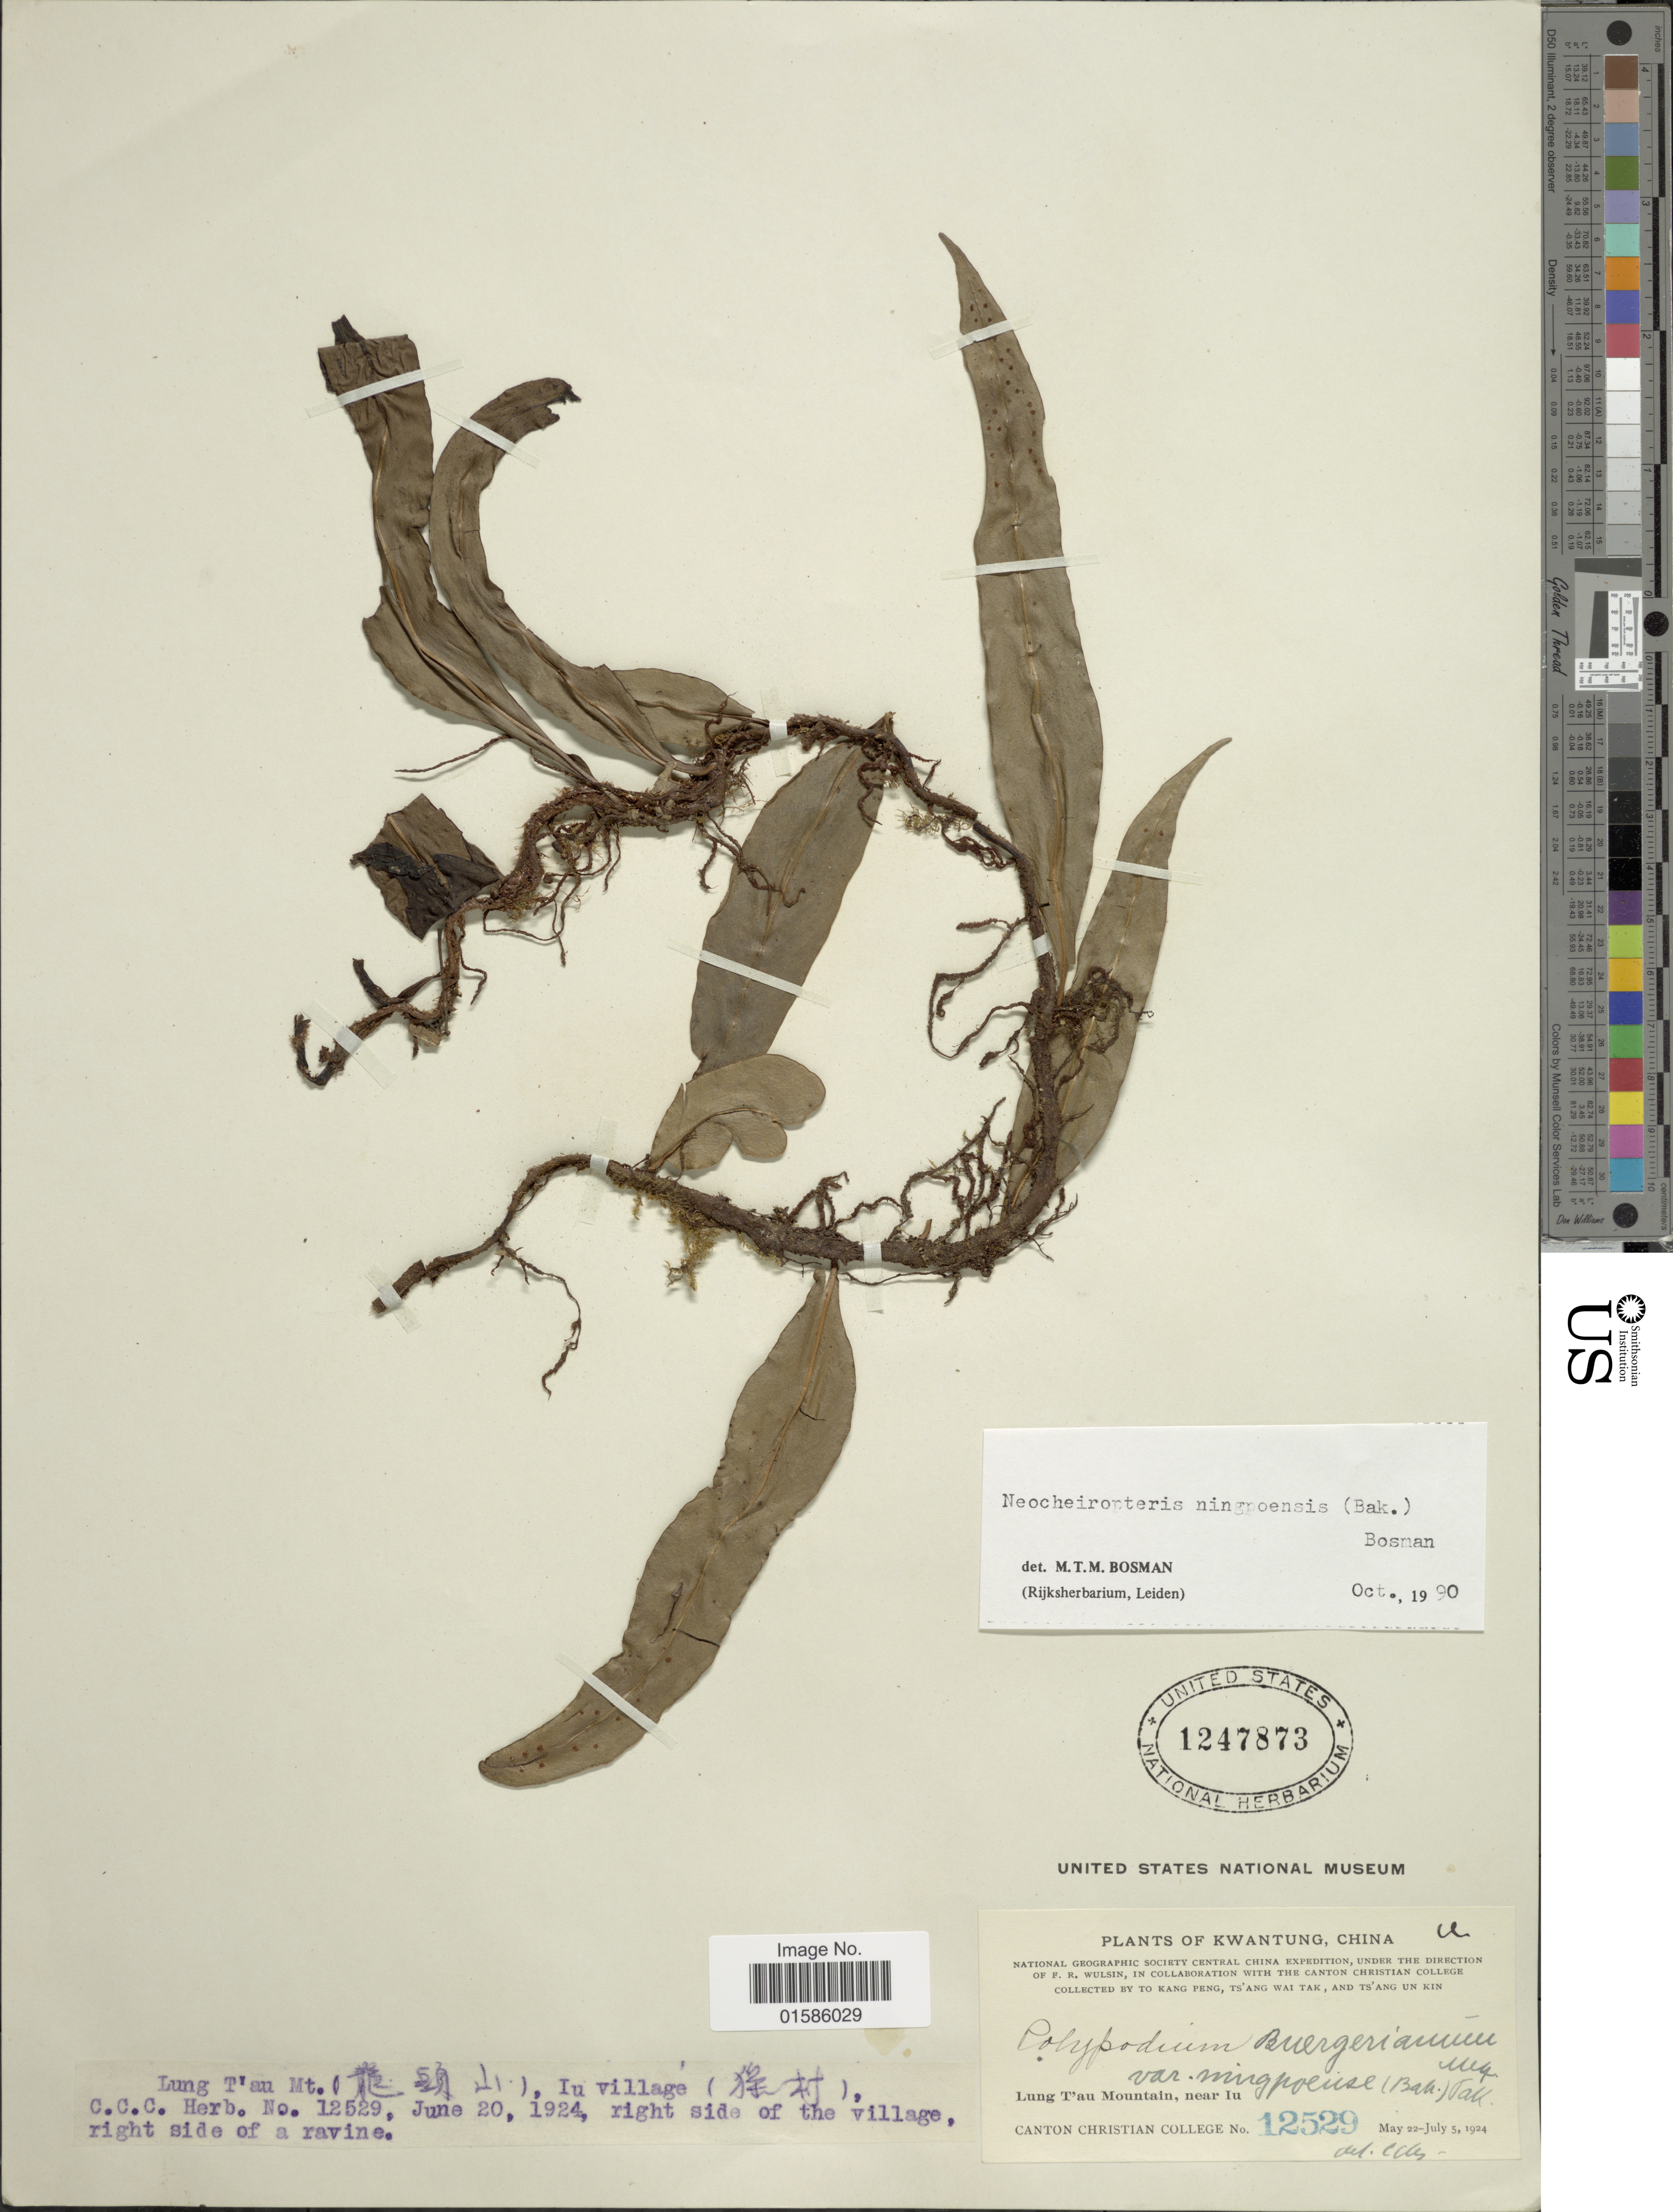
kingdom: Plantae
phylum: Tracheophyta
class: Polypodiopsida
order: Polypodiales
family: Polypodiaceae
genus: Microsorum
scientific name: Microsorum ningpoensis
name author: (Baker)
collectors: Canton Christian College, Tokang Peng, T. Tak & Ts' Ang Un Kin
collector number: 12529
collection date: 1924-05-22/1924-07-05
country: China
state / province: Guangdong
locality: Kwangtung, Lung T'au Mountain, near Iu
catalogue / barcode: US 1247873